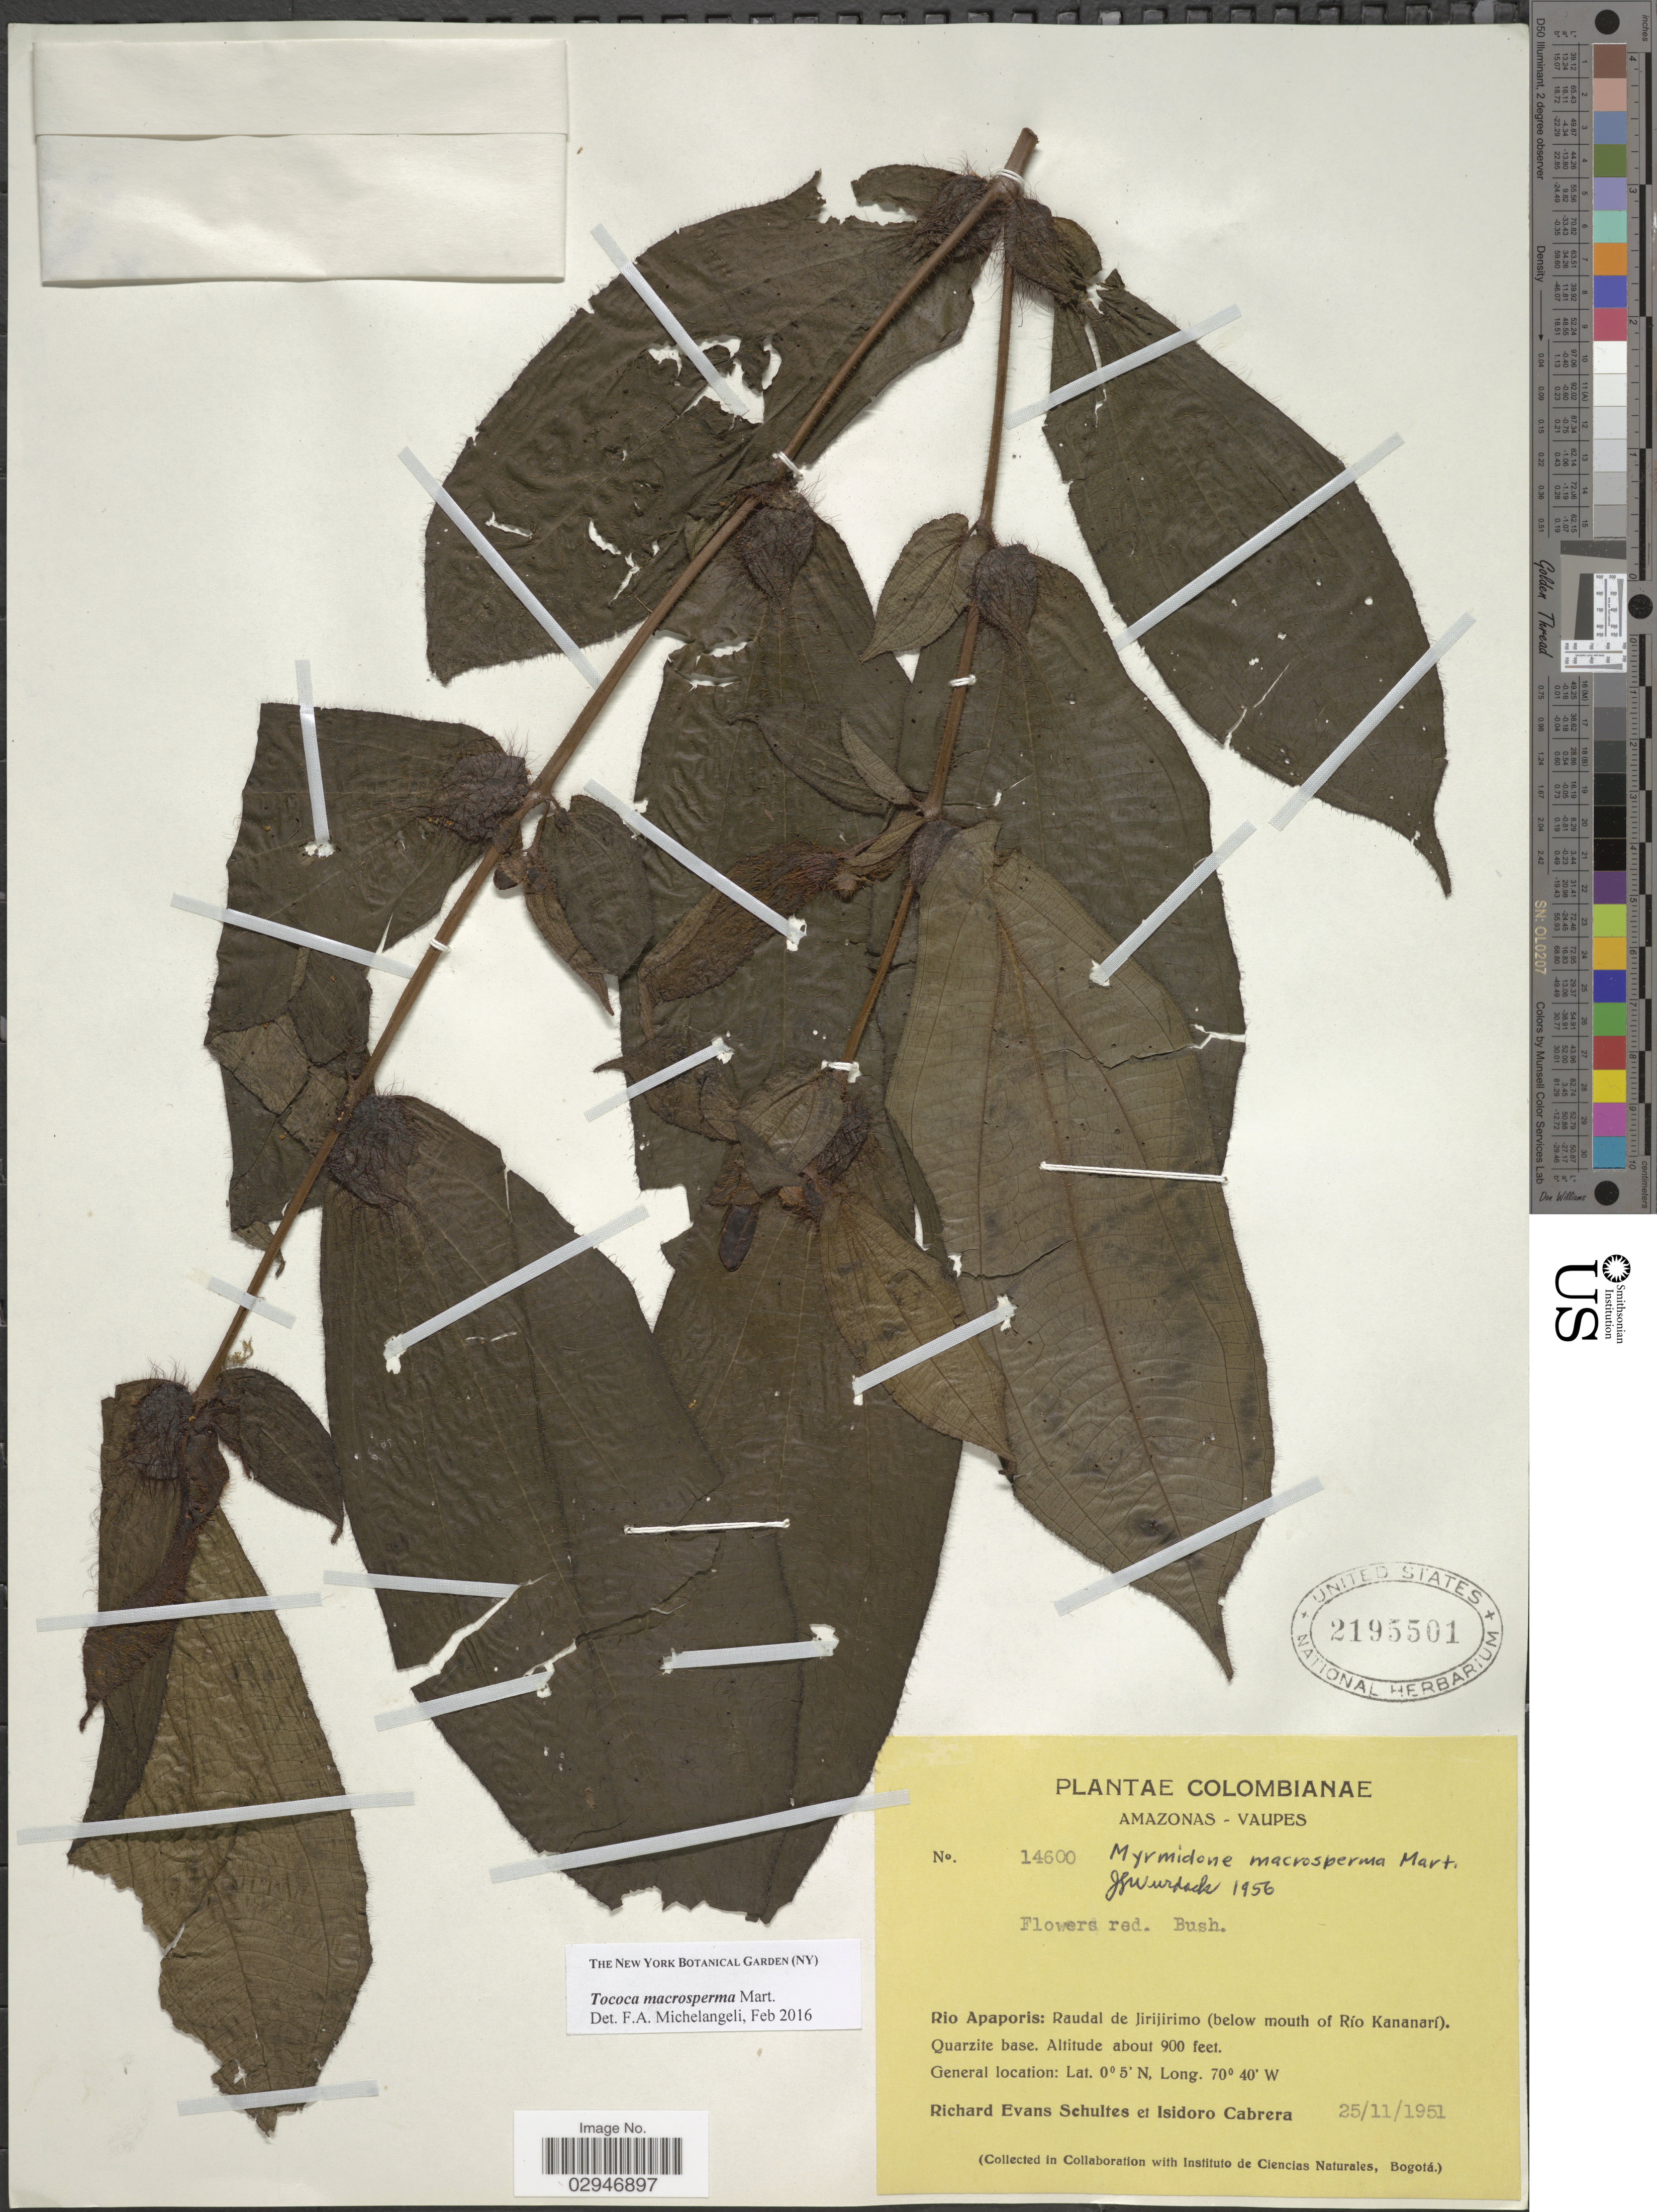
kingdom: Plantae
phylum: Tracheophyta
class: Magnoliopsida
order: Myrtales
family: Melastomataceae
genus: Tococa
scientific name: Tococa macrosperma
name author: Mart.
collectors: R. E. Schultes & I. Cabrera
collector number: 14600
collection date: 1956-11-25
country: Colombia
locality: Amazonas-Vaupes. Rio Apaporis: Raudal de Jirijirimo (below mouth of Río Kananarí). Quartzite base.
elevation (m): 274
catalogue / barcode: US 2195501